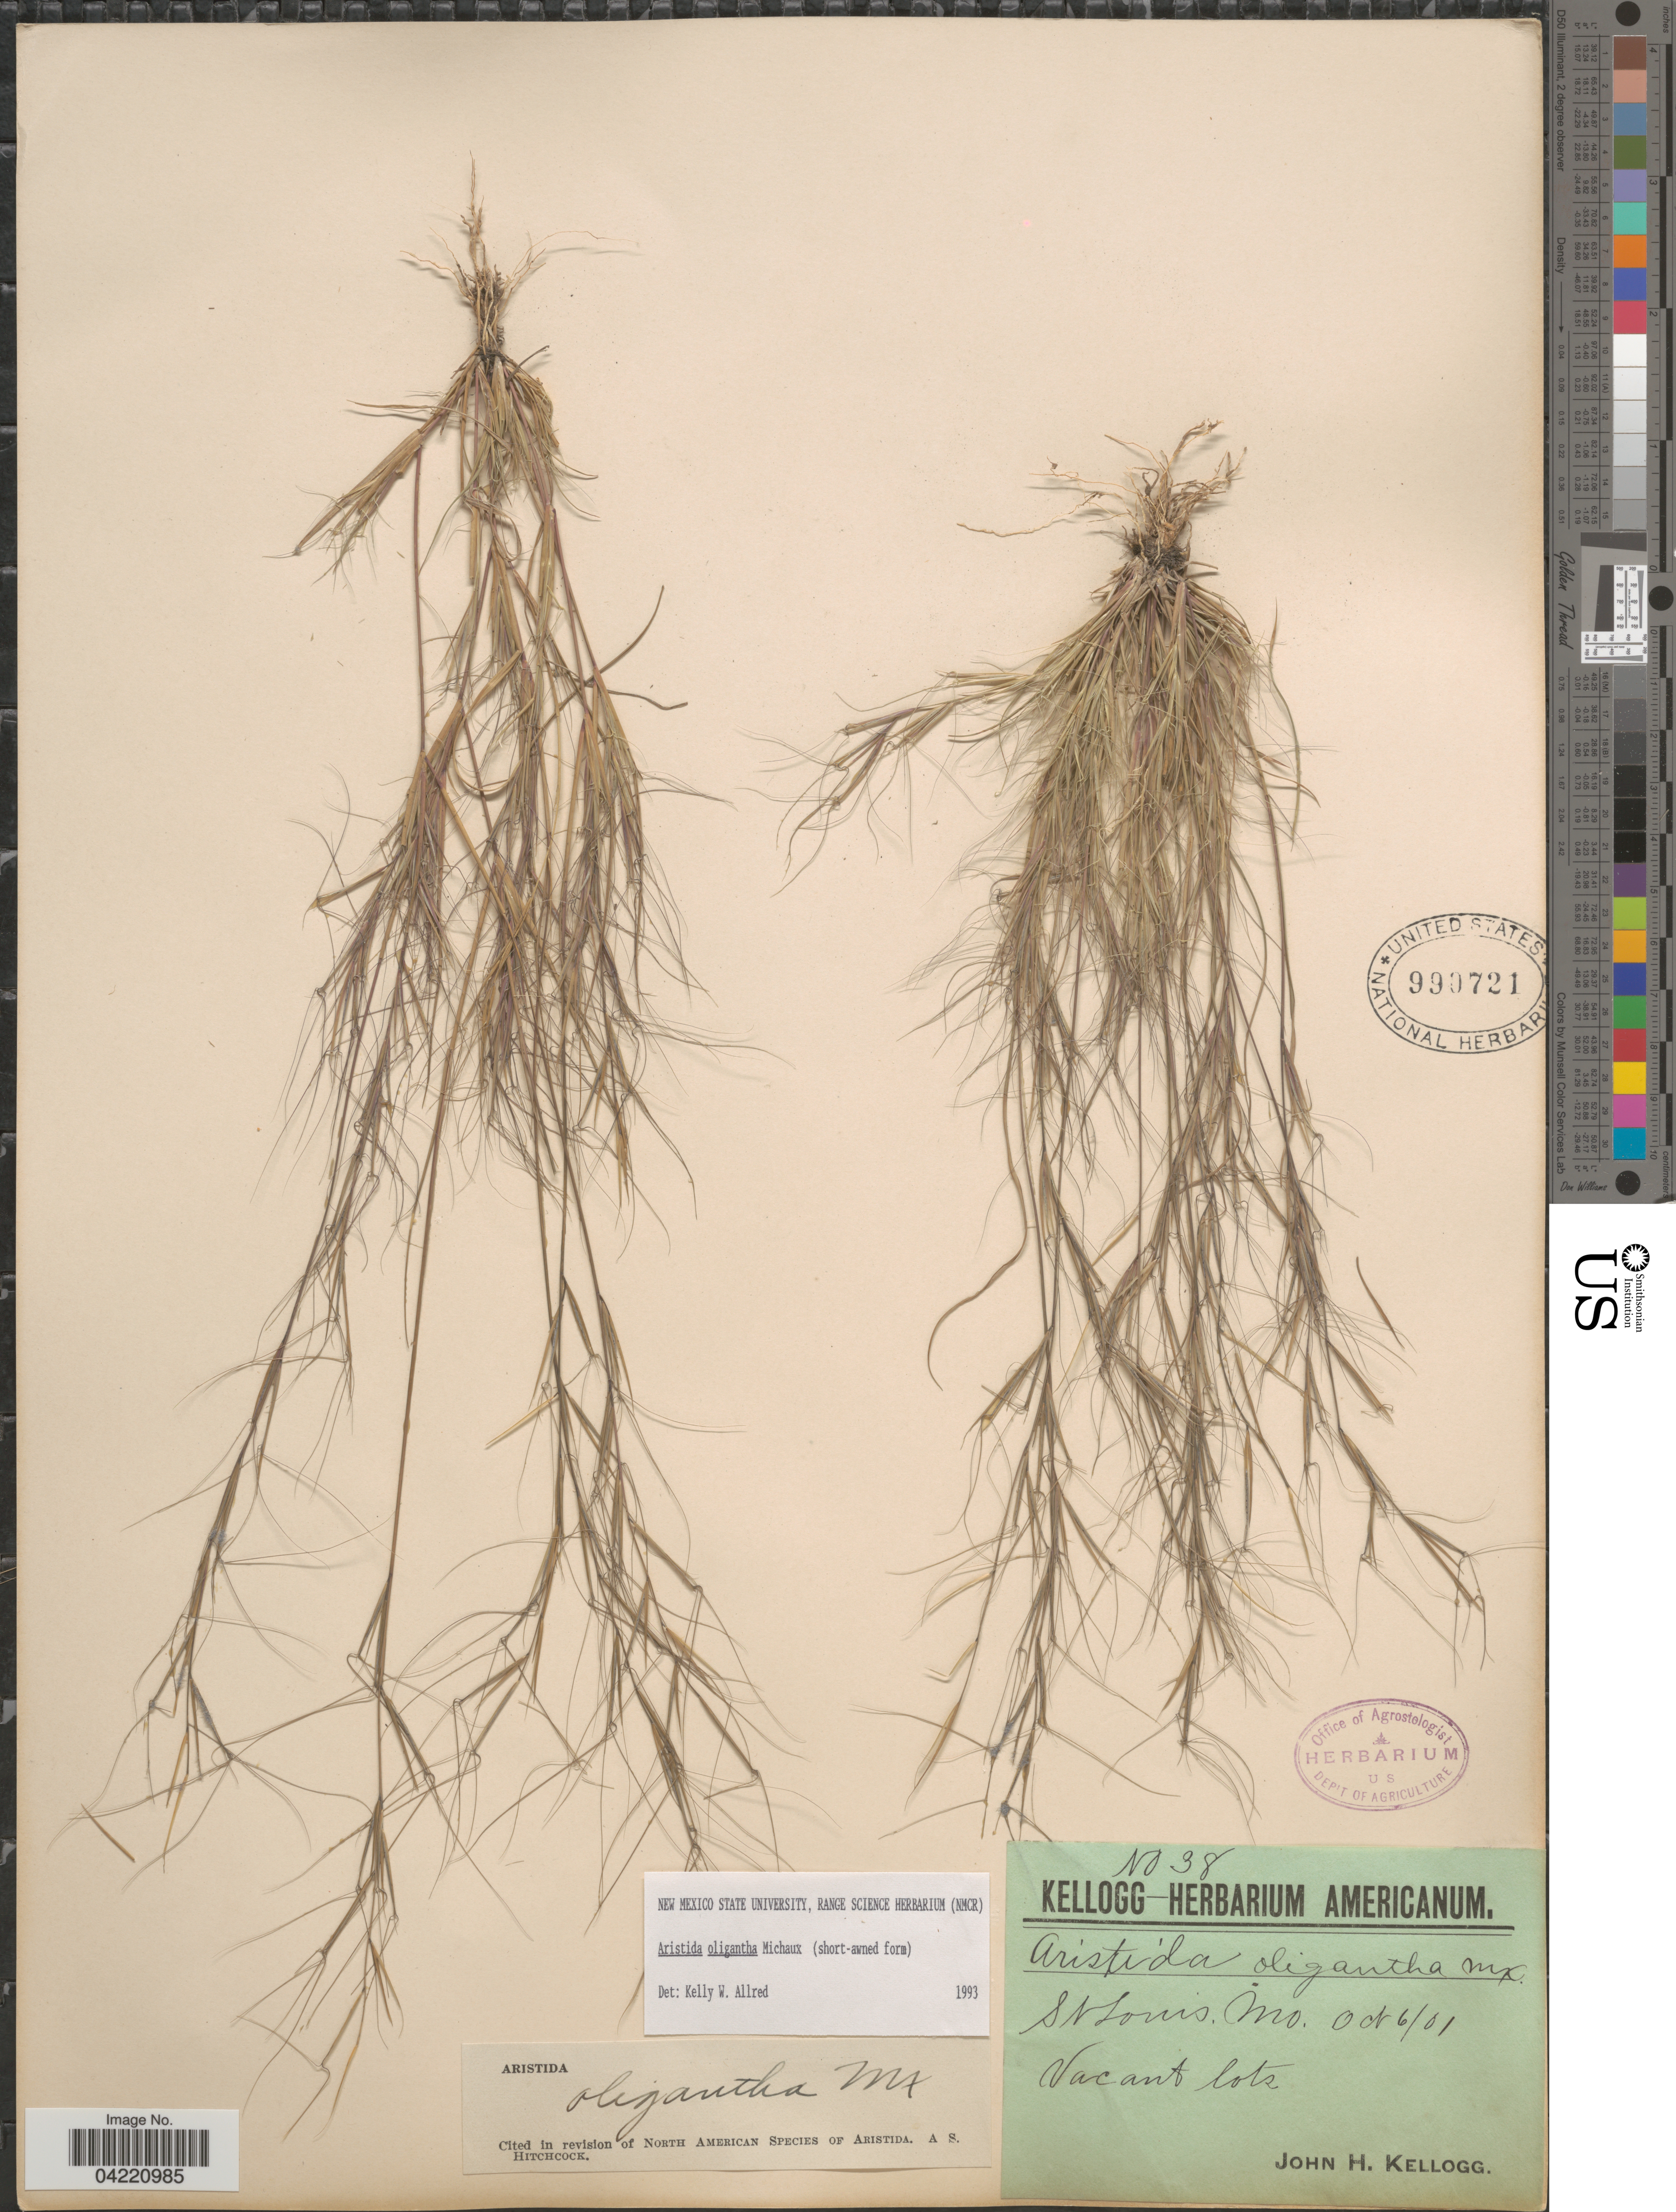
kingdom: Plantae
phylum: Tracheophyta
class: Liliopsida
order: Poales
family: Poaceae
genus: Aristida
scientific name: Aristida oligantha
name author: Michx.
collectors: J. H. Kellogg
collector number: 38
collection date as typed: Transcribed d/m/y: 6/10/1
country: United States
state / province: Missouri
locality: St. Louis.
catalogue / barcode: US 990721